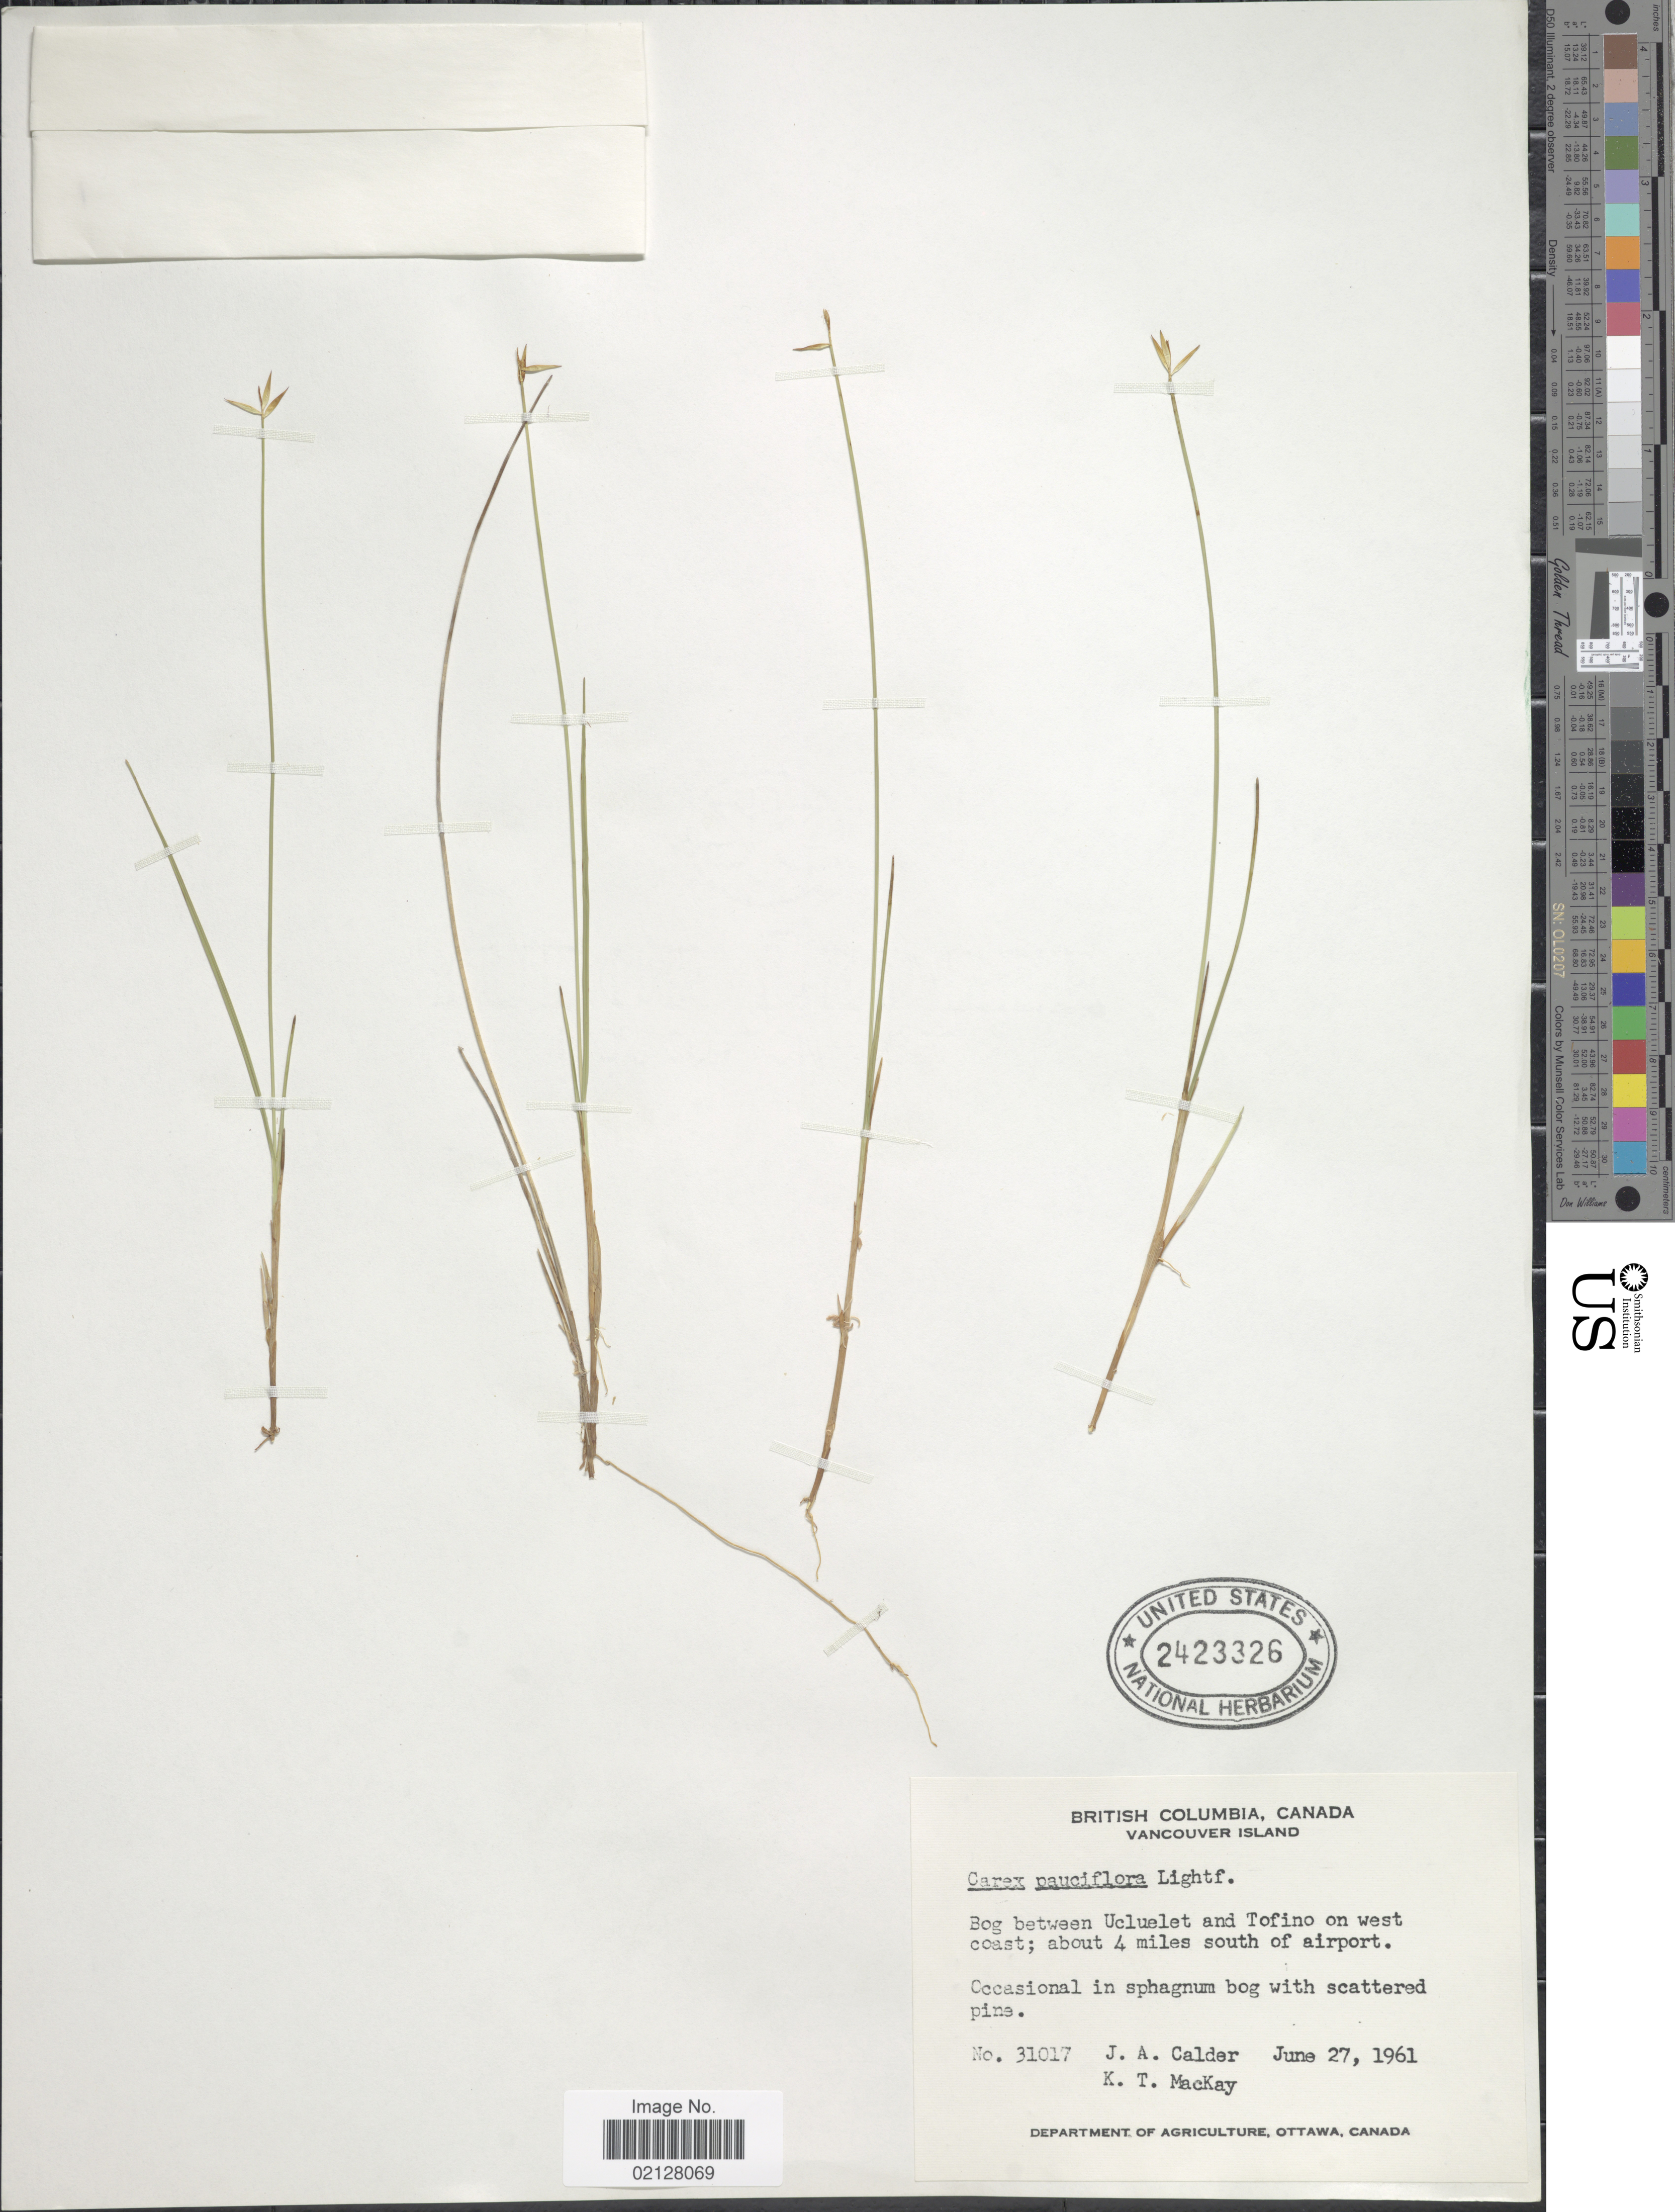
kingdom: Plantae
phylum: Tracheophyta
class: Liliopsida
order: Poales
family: Cyperaceae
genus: Carex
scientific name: Carex pauciflora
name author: Lightf.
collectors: J. A. Calder & K. T. Mackay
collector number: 31017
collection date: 1961-06-27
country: Canada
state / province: British Columbia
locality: Vancouver Island. Bog between Ucleulet and Tofino on west coast; about 4 miles south of airport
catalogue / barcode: US 2423326